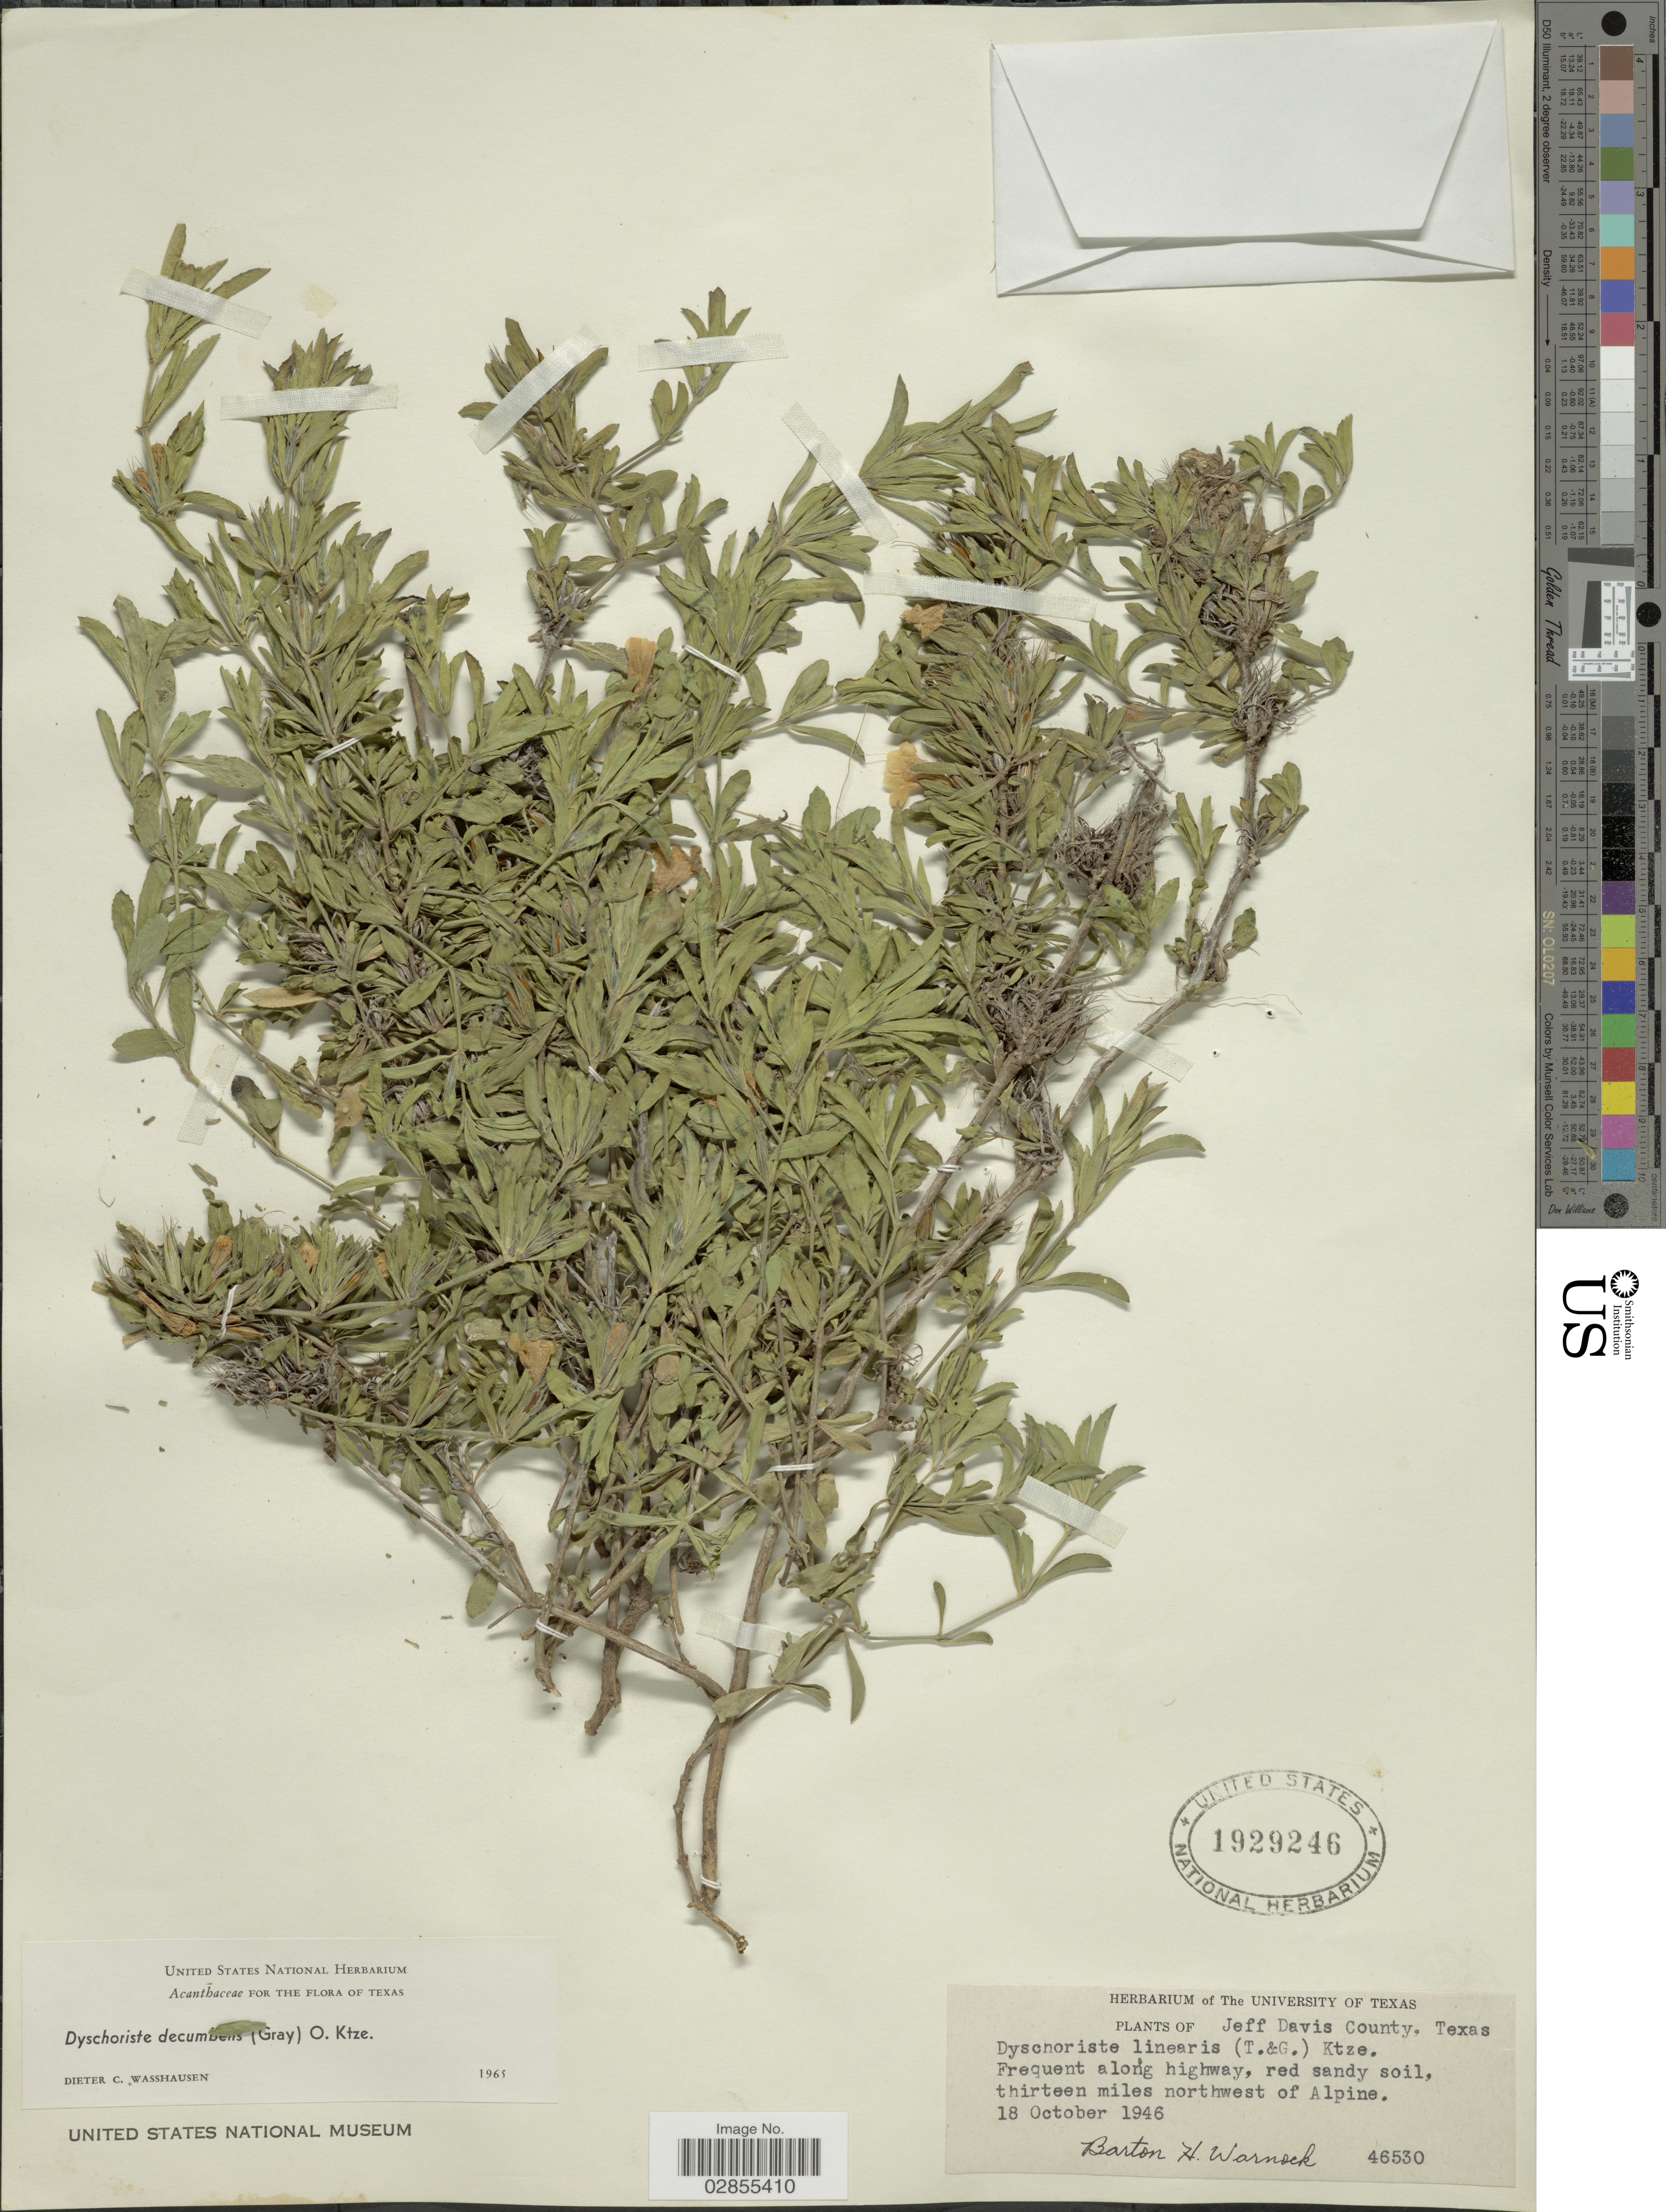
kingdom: Plantae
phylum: Tracheophyta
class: Magnoliopsida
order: Lamiales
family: Acanthaceae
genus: Dyschoriste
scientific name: Dyschoriste schiedeana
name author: (Nees) Kuntze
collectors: B. H. Warnock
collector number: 46530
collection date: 1946-10-18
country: United States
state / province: Texas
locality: Jeff Davis County, Frequent along highway, thirteen miles northwest of Alpine.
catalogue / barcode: US 1929246